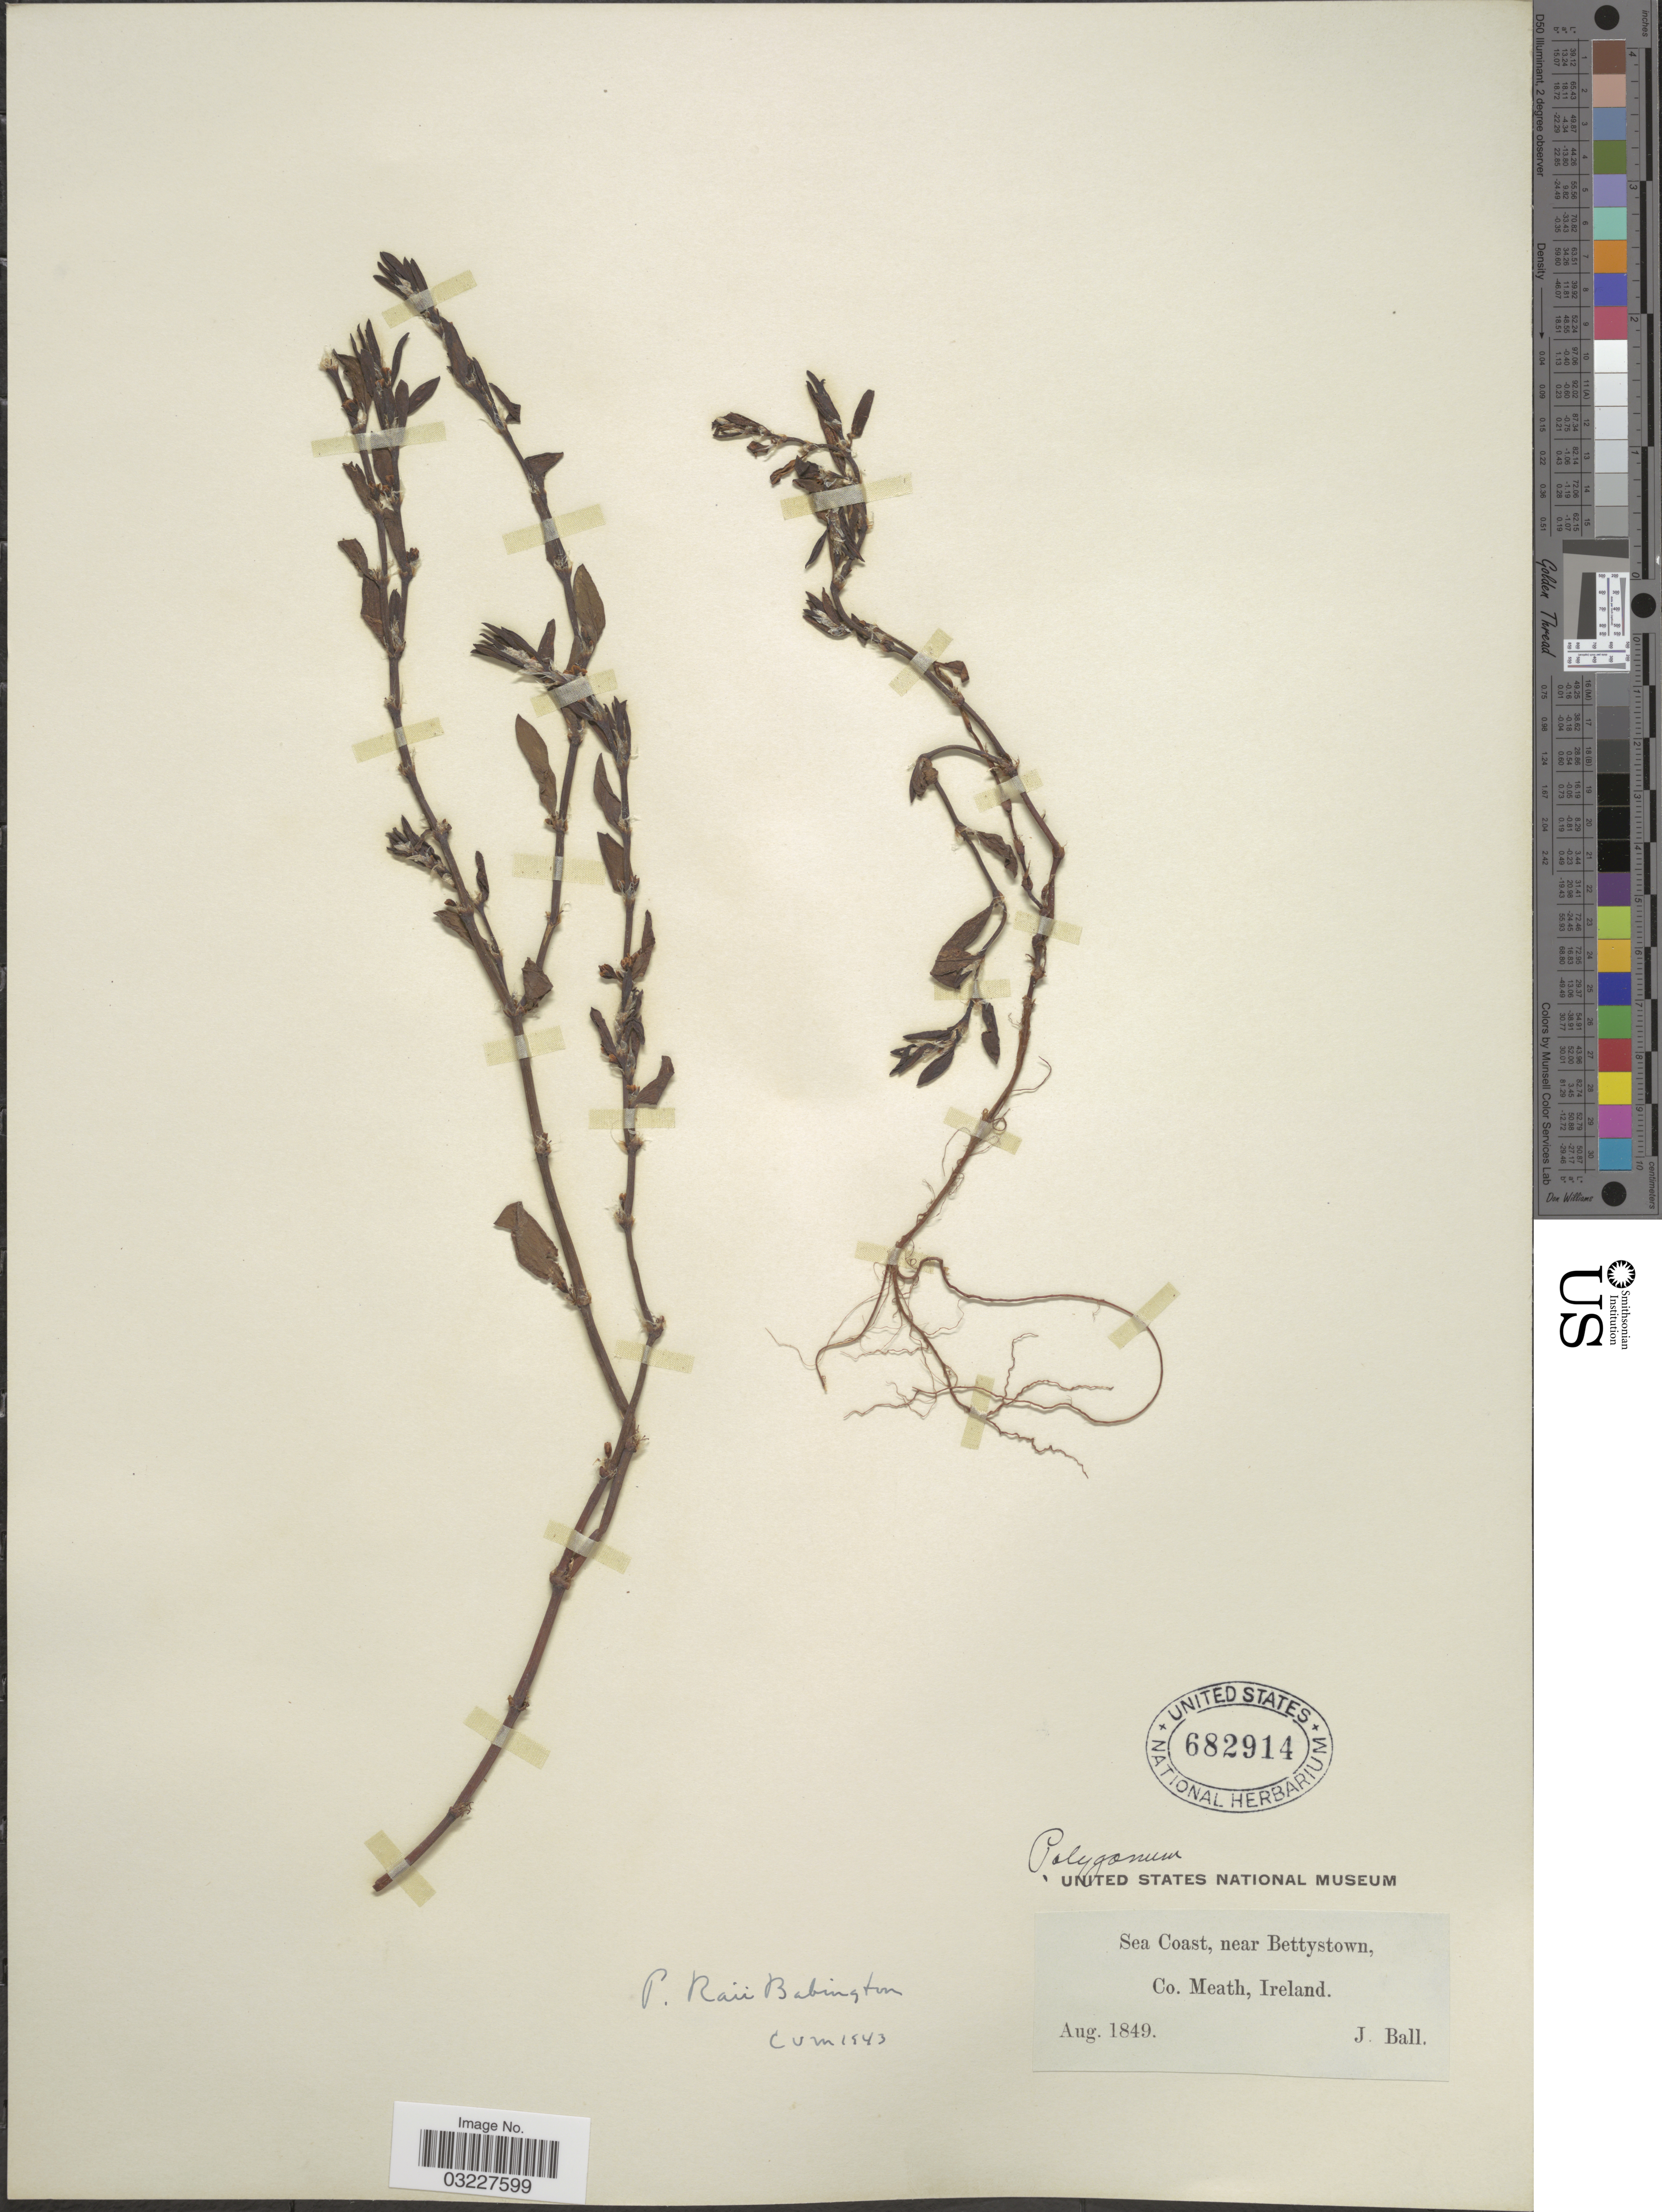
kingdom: Plantae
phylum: Tracheophyta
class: Magnoliopsida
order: Caryophyllales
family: Polygonaceae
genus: Polygonum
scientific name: Polygonum raii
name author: Bab.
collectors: J. Ball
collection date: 1849-08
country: Ireland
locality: Sea Coast, near Bettystown, Co. Meath.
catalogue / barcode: US 682914